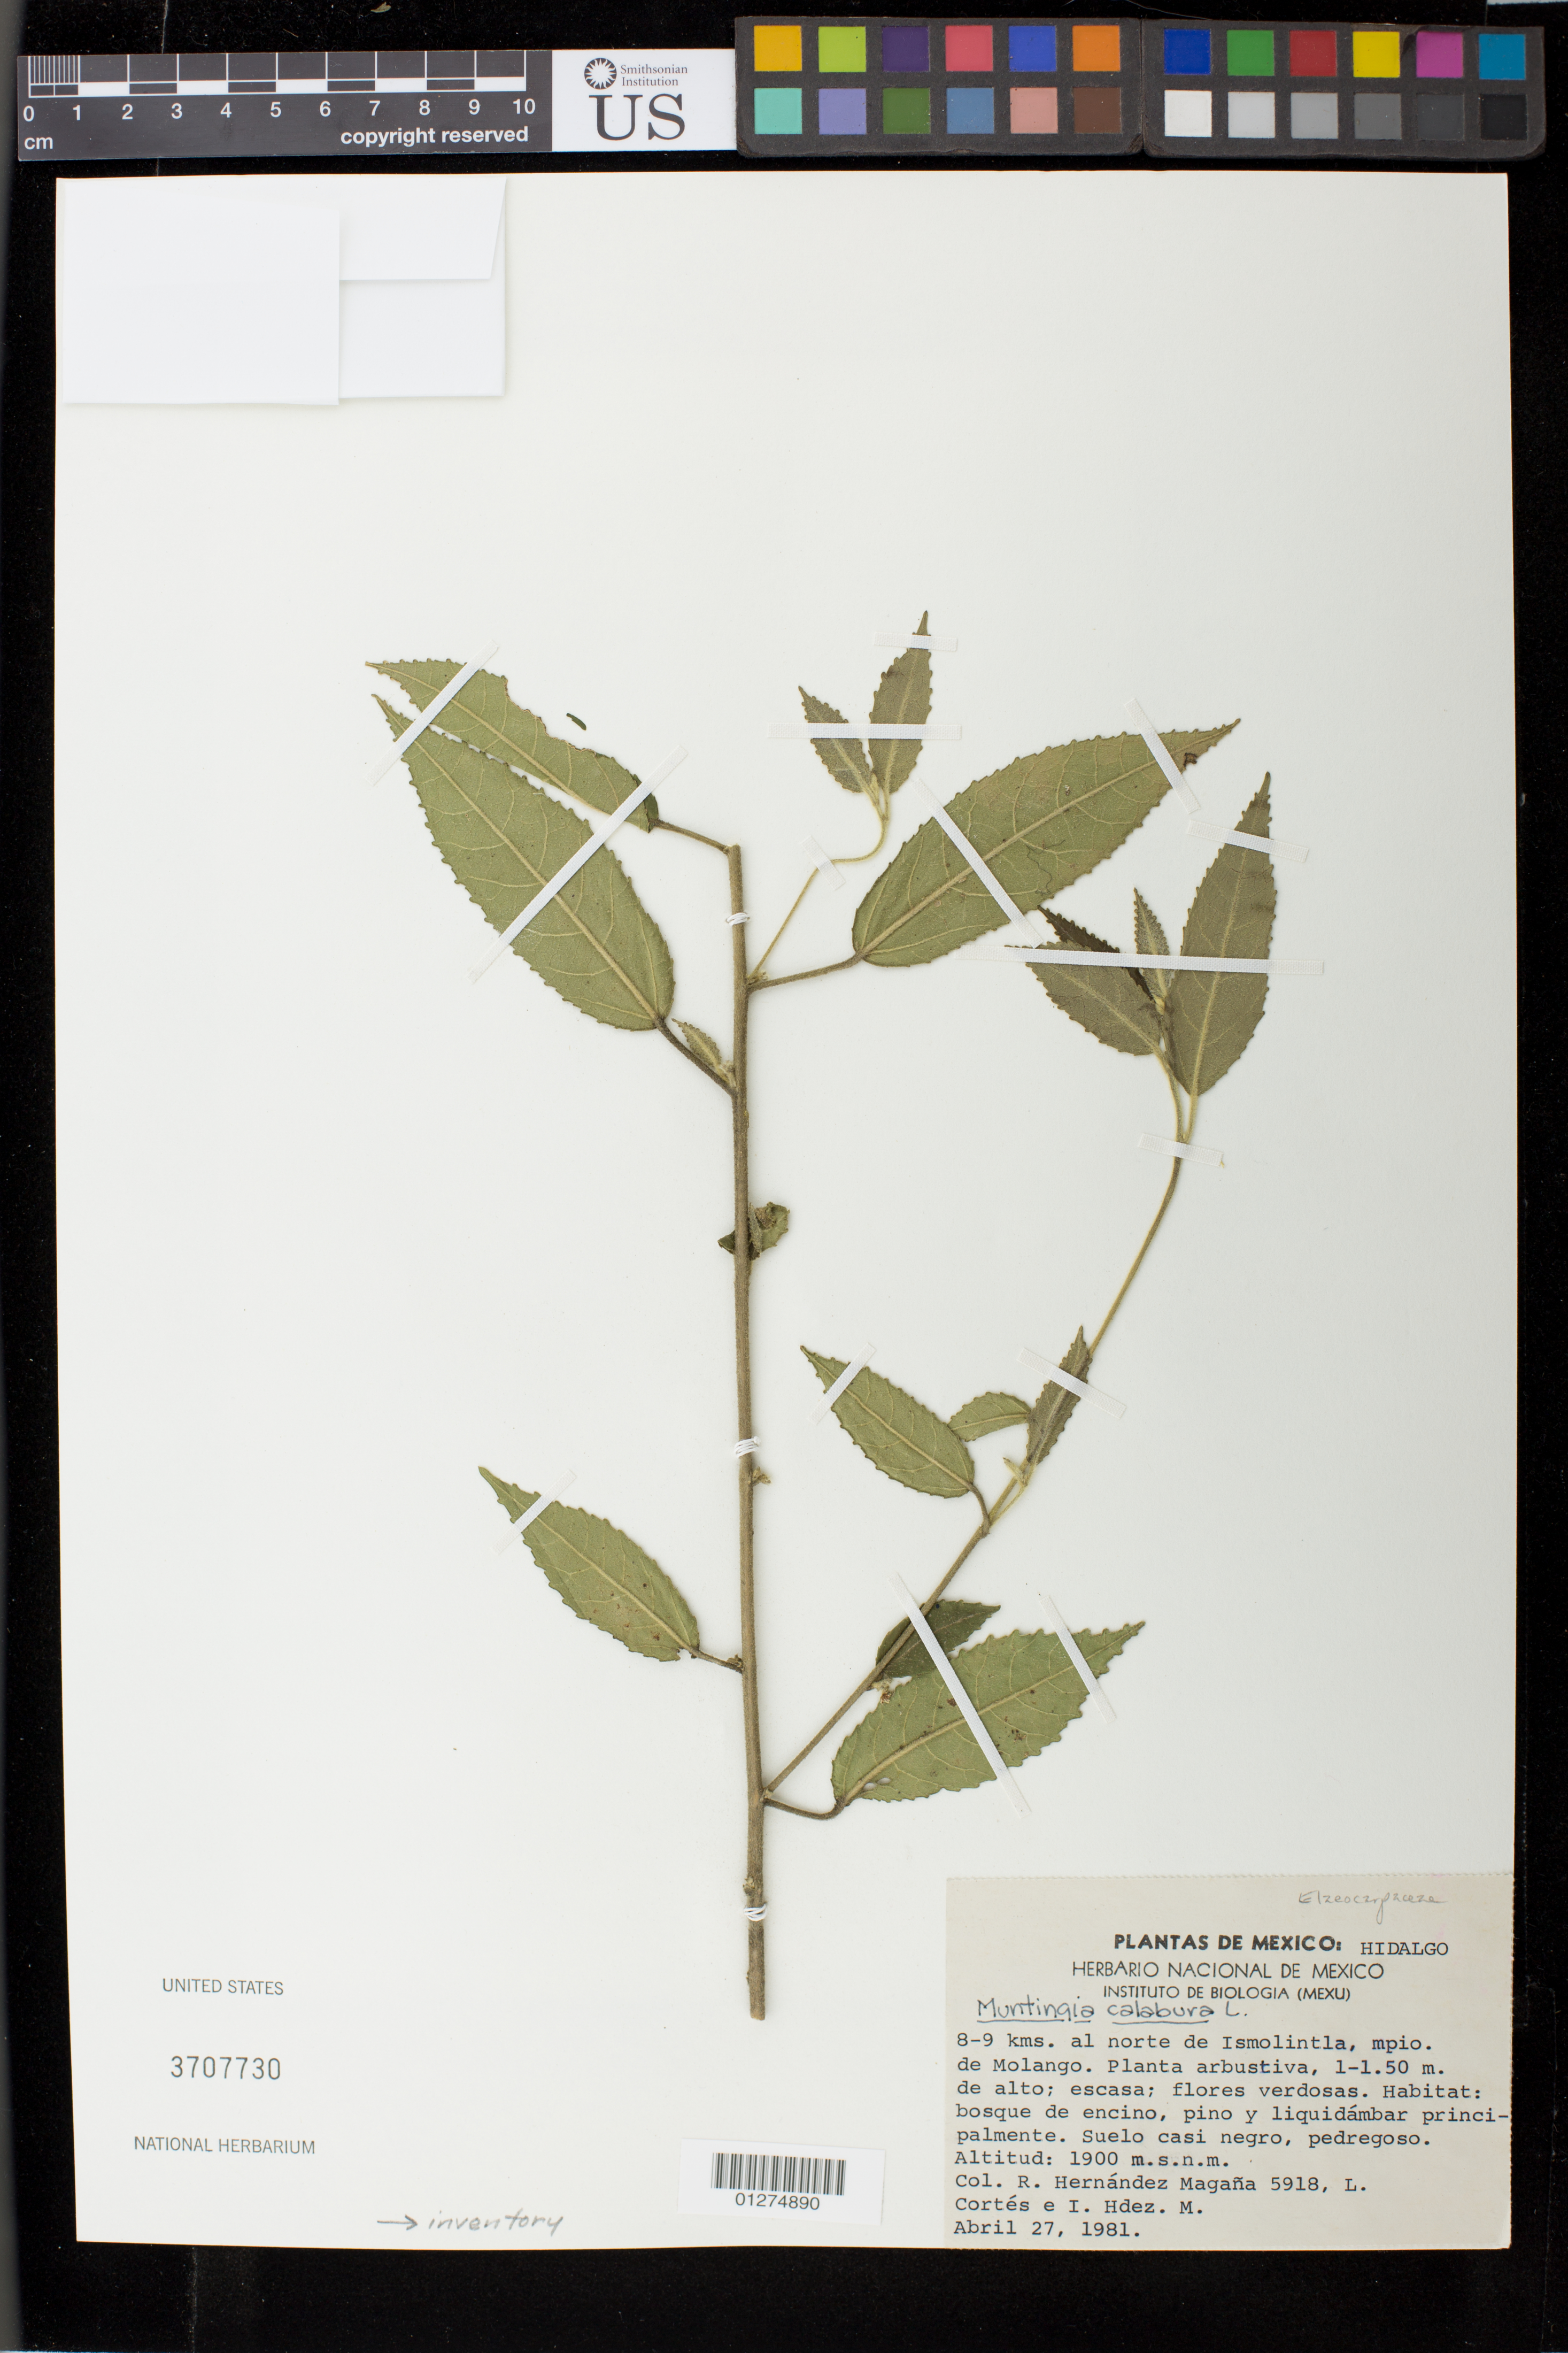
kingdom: Plantae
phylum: Tracheophyta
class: Magnoliopsida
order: Malvales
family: Muntingiaceae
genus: Muntingia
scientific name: Muntingia calabura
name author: L.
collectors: R. M. Hernandez, L. Cortes & Hernández M., I.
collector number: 5918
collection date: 1981-04-27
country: Mexico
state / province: Hidalgo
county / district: Molango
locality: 8-9 kms. al norte de Ismolintla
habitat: bosque de encino, pino y liquidambar principalmente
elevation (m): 1900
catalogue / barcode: US 3707730